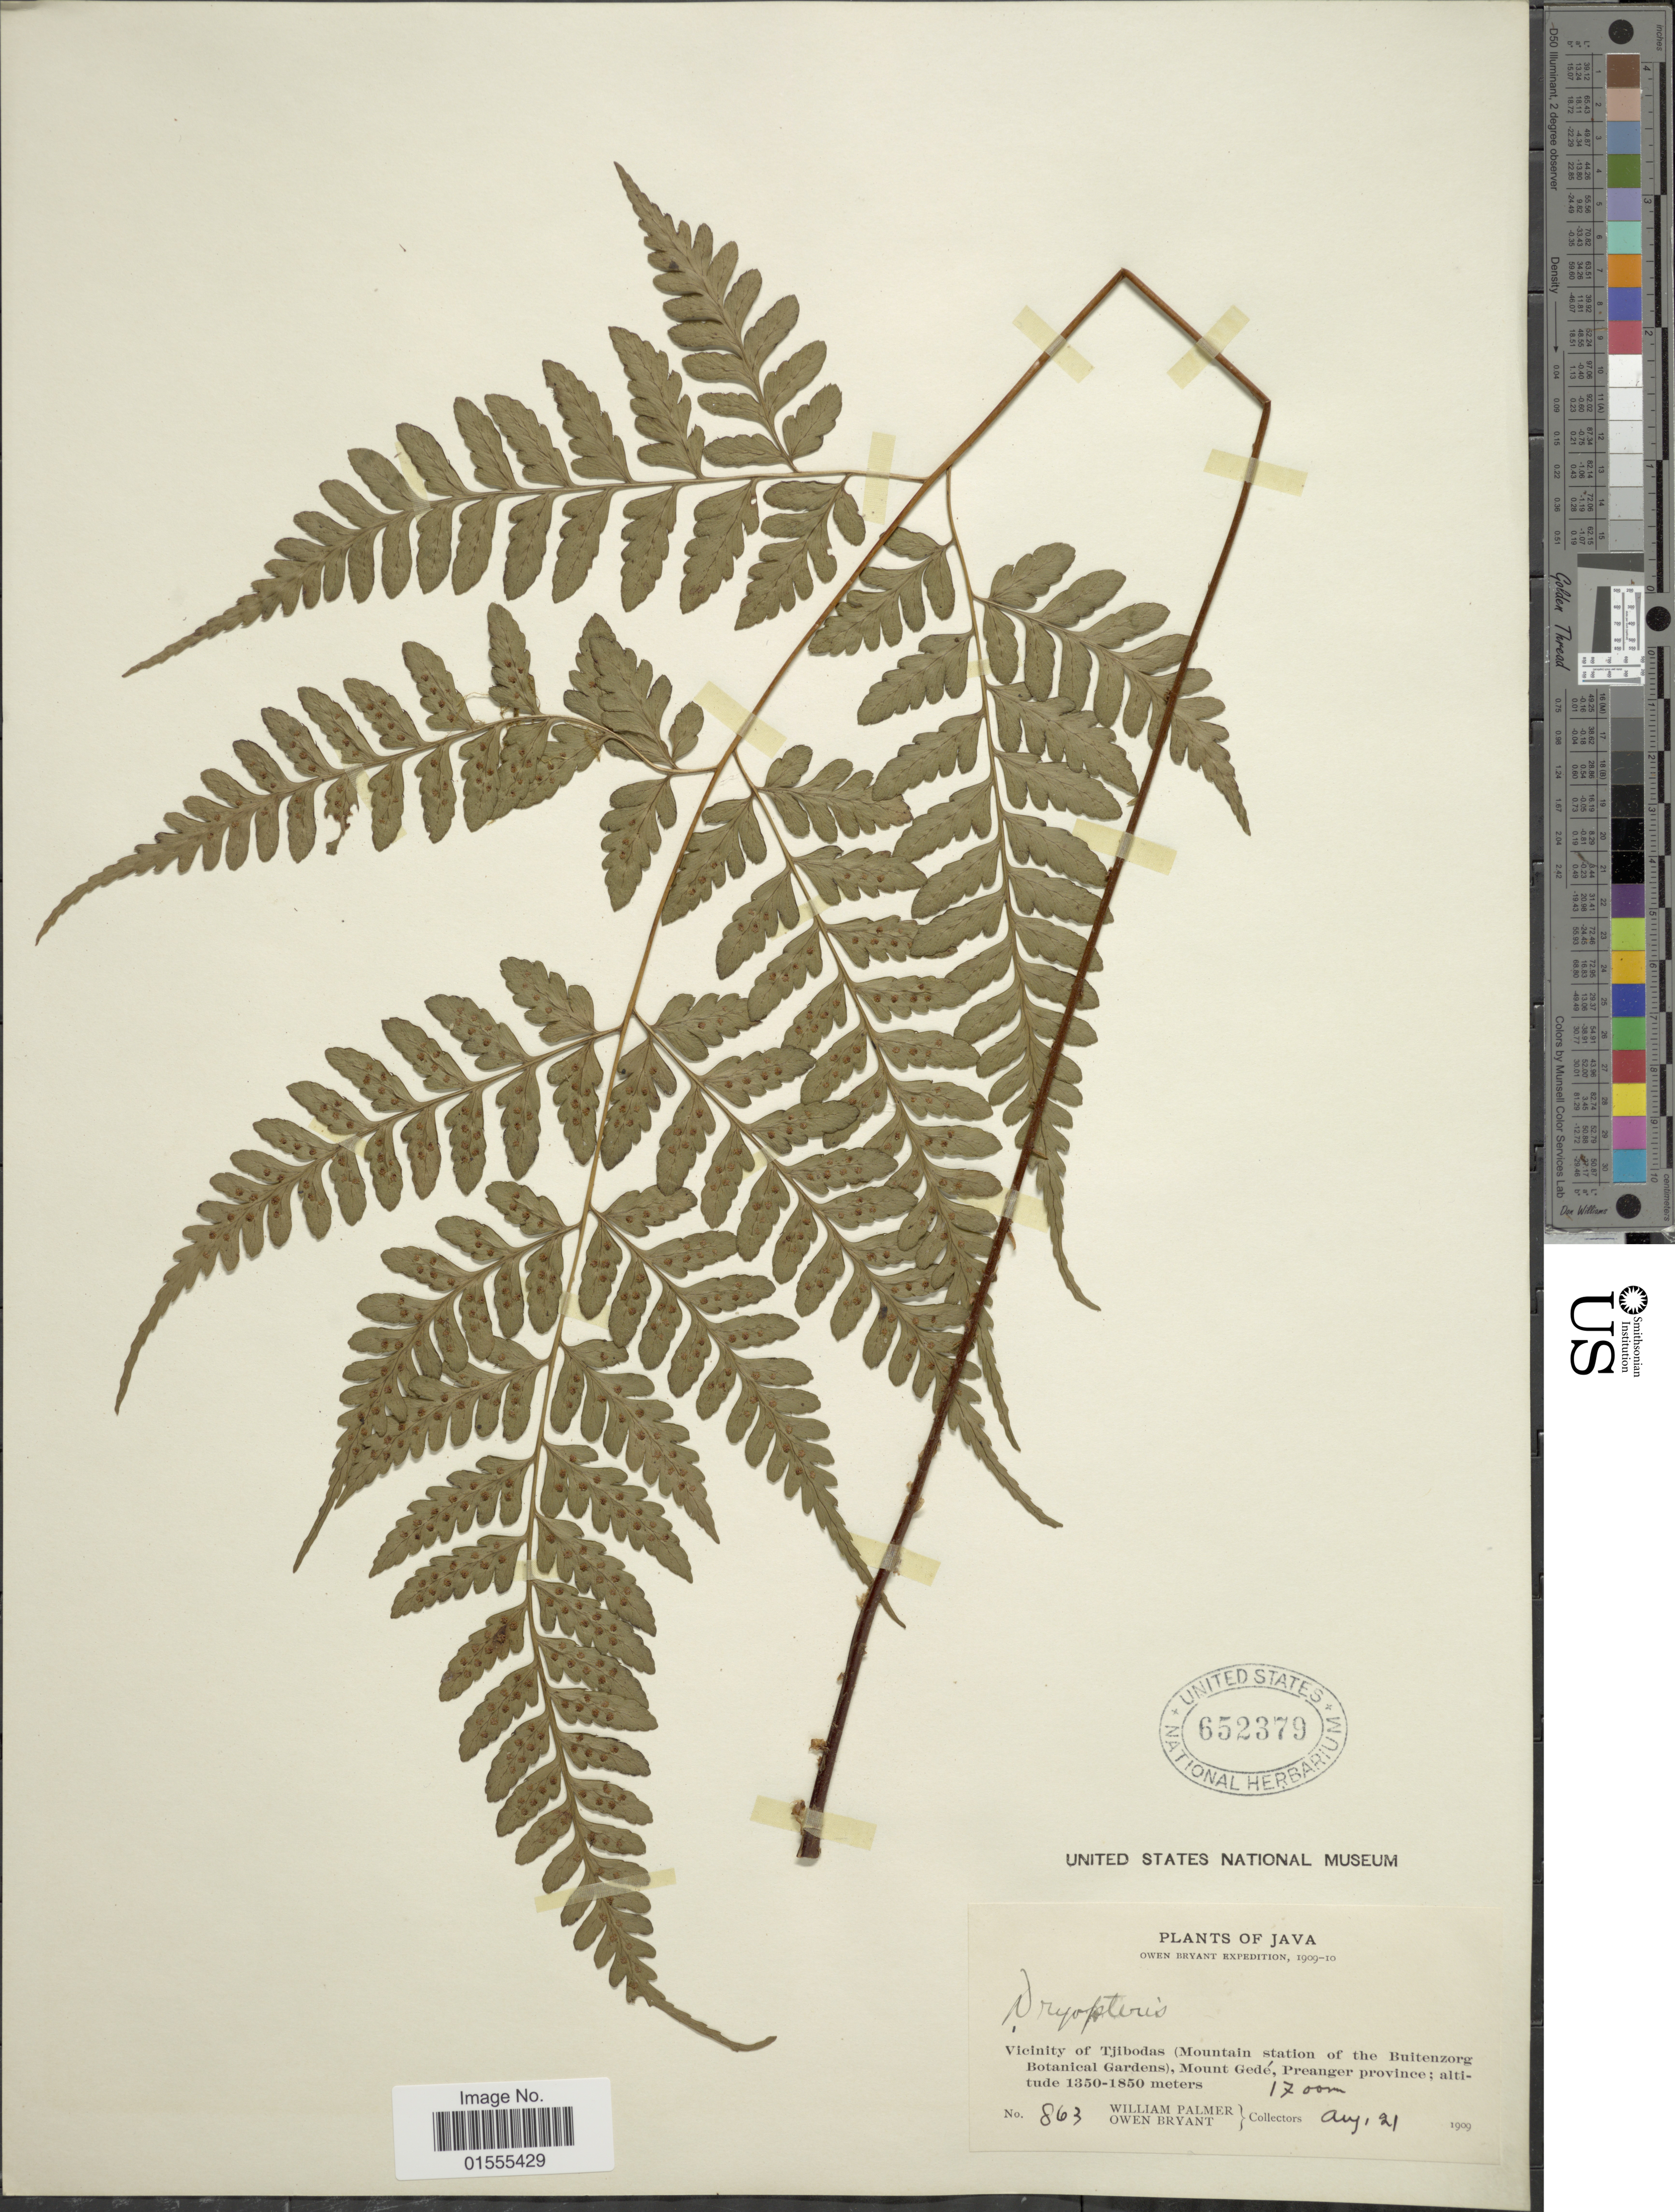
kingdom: Plantae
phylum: Tracheophyta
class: Polypodiopsida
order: Polypodiales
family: Dryopteridaceae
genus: Dryopteris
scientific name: Dryopteris sparsa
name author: (D. Don) Kuntze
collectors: W. Palmer & O. Bryant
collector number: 863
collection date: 1909-08-21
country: Indonesia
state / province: Java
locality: Vicinity of Tjibodas (Mountain station of the Buitenzorg Botanical Gardens), Mount Gedé, Preanger province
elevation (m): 1350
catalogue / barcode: US 652379